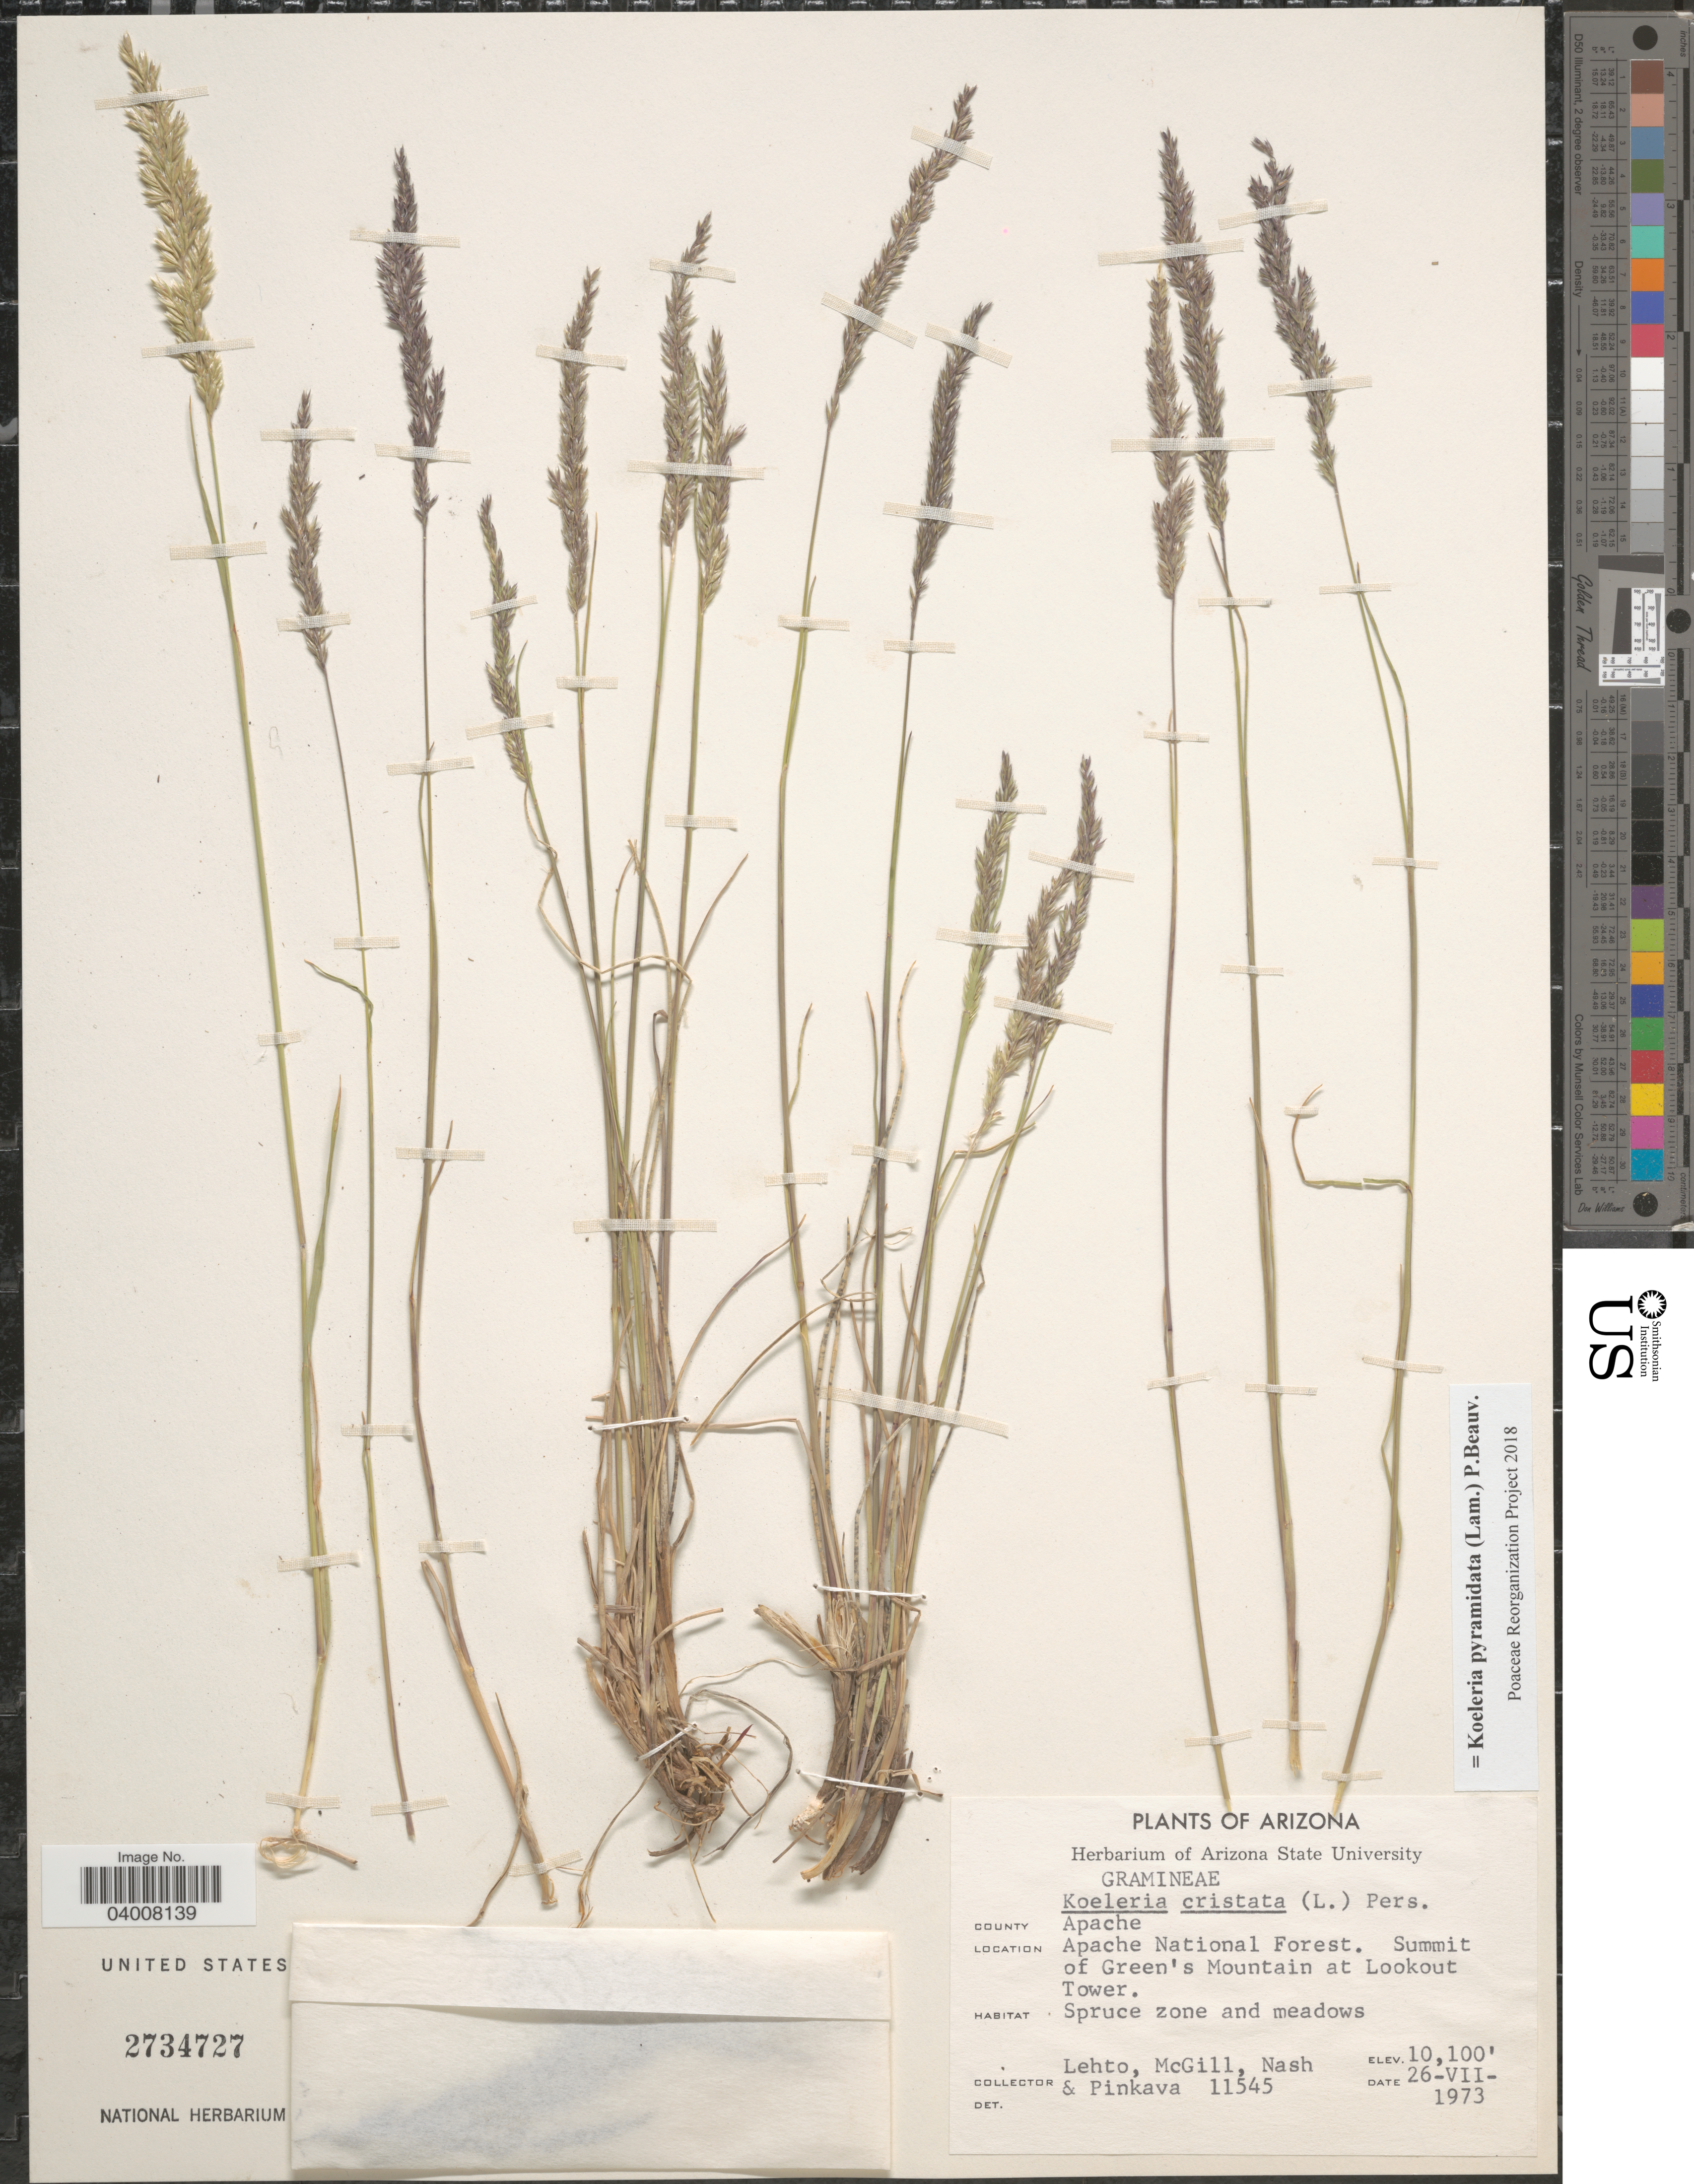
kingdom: Plantae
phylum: Tracheophyta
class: Liliopsida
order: Poales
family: Poaceae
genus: Koeleria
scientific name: Koeleria pyramidata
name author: (Lam.) P. Beauv.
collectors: -. Lehto, -. McGill, -- Nash & -. Pinkava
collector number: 11545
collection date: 1973-07-26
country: United States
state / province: Arizona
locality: County Apache. Apache National Forest. Summit of Green's Mountain at Lookout Tower.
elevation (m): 3078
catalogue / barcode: US 2734727